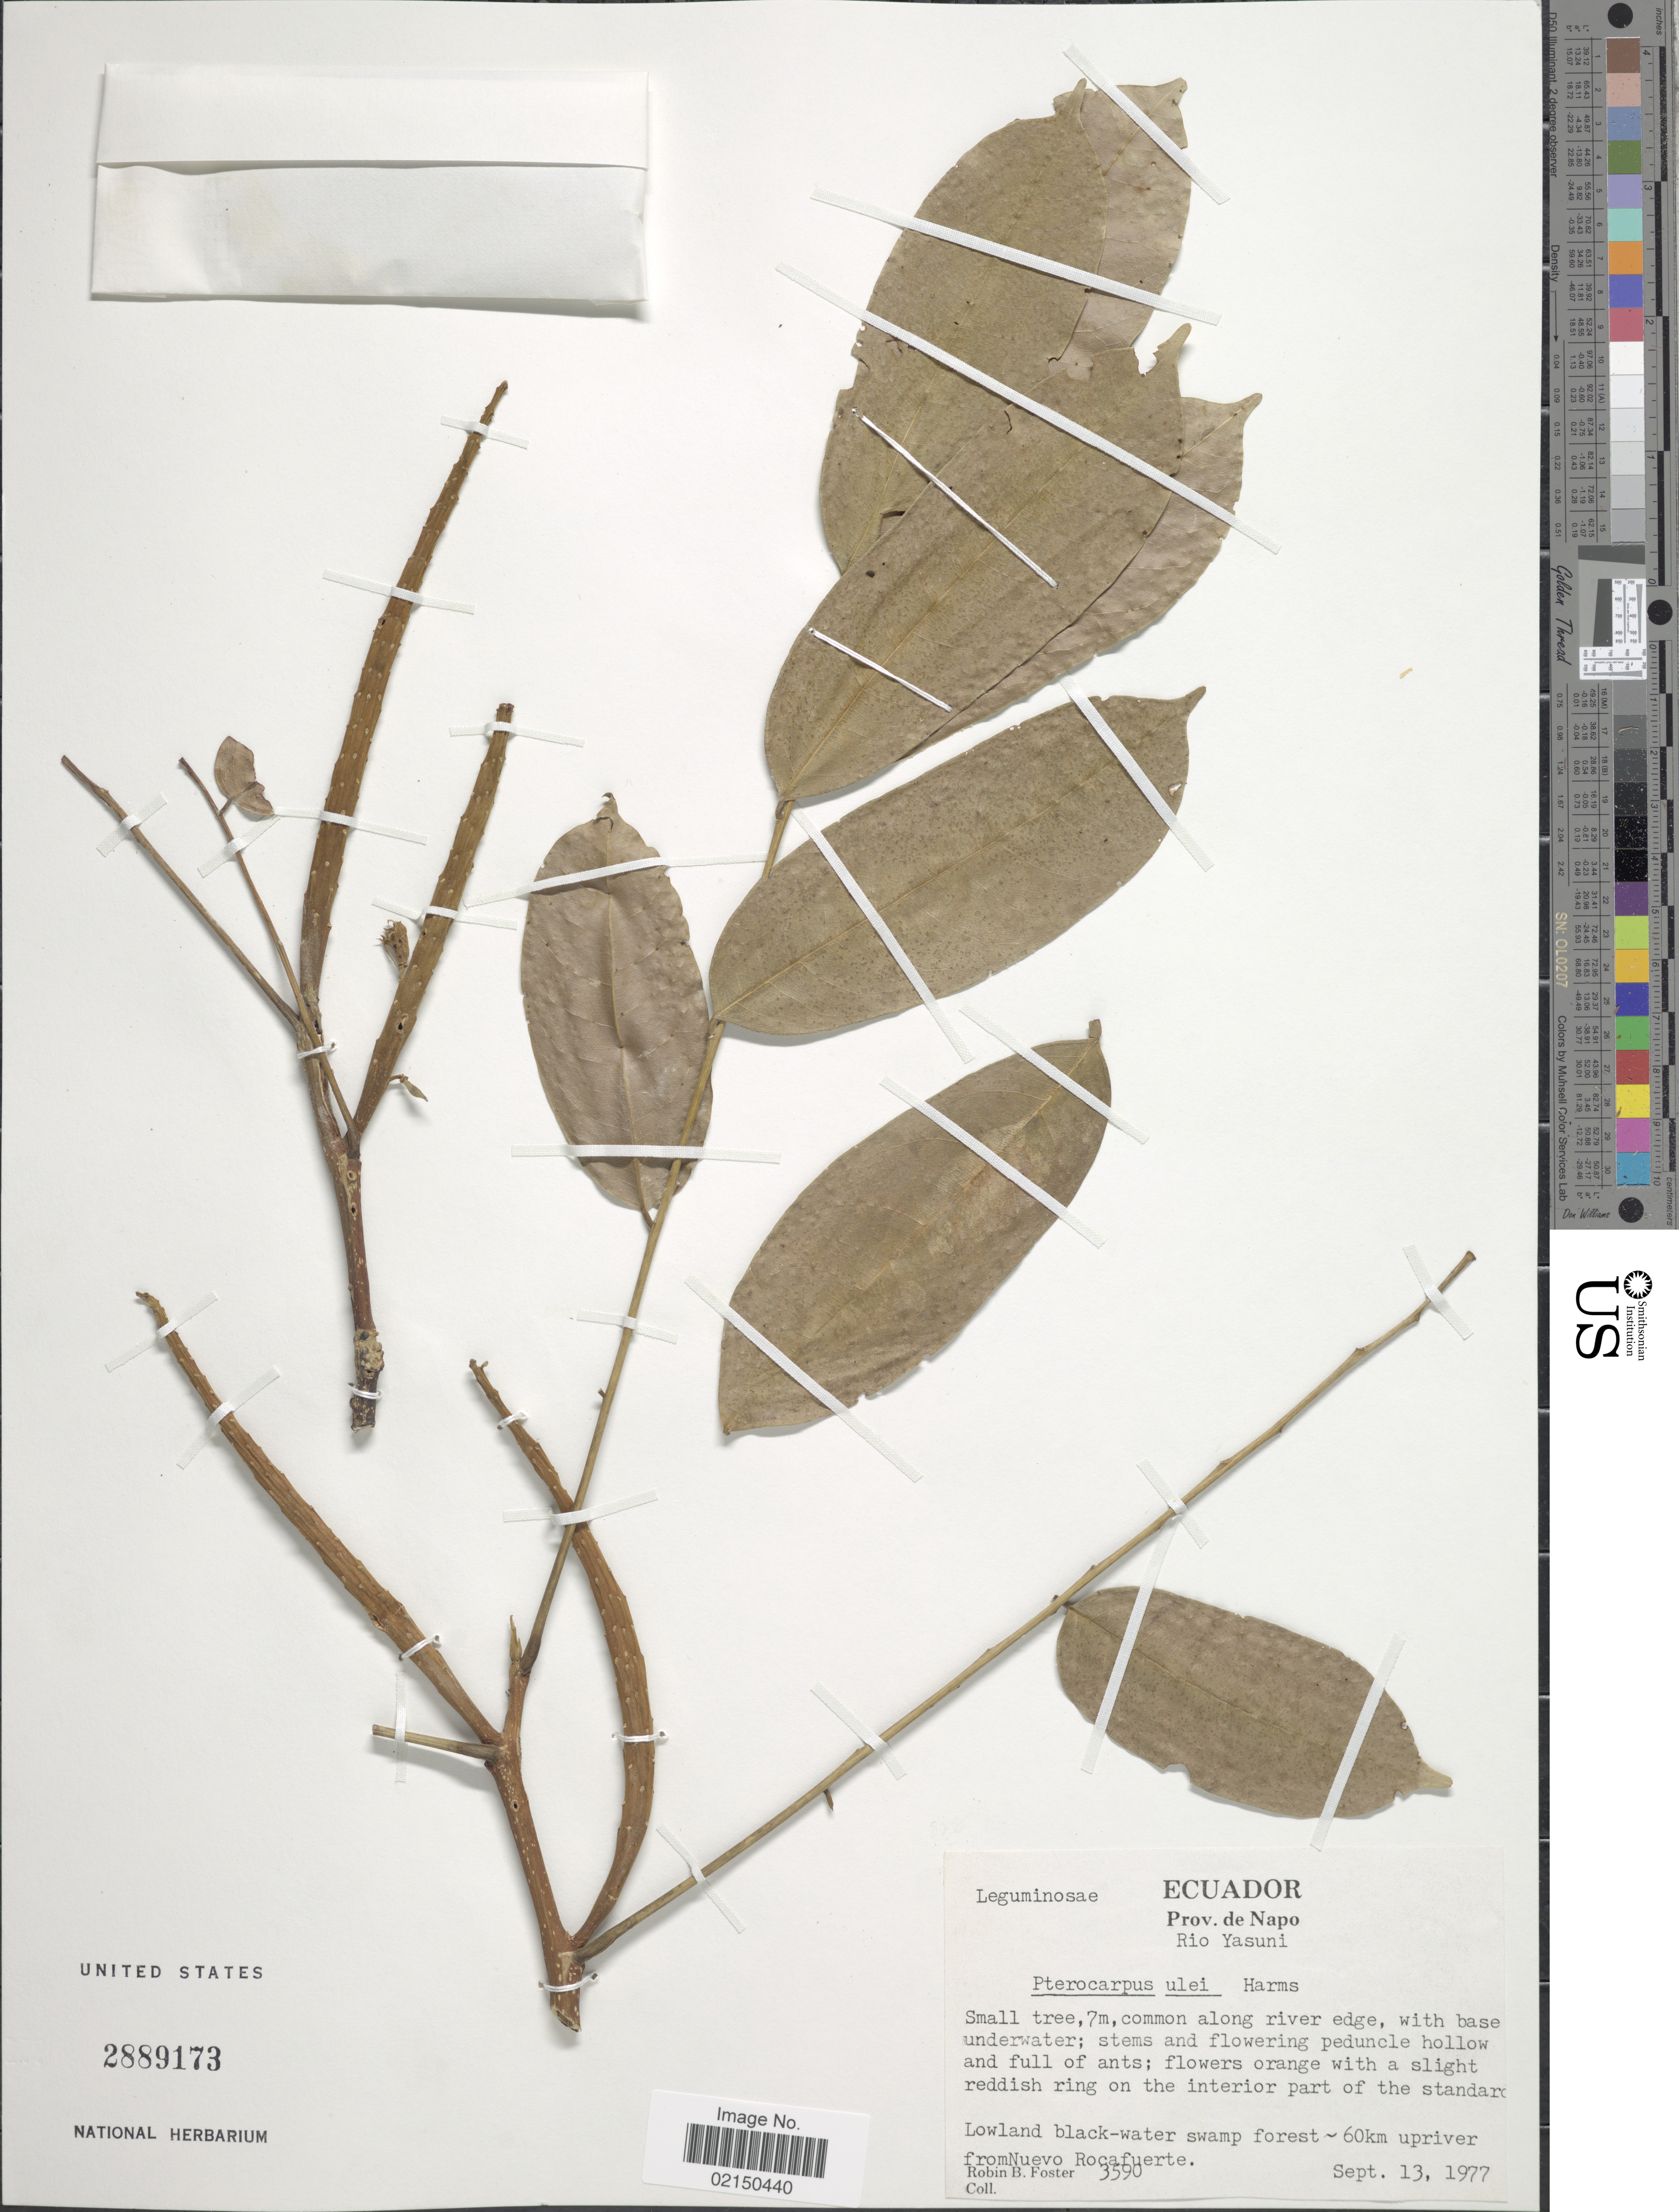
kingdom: Plantae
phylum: Tracheophyta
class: Magnoliopsida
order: Fabales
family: Fabaceae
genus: Pterocarpus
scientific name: Pterocarpus amazonum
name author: (Benth.) Amshoff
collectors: R. B. Foster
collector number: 3590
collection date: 1977-09-13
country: Ecuador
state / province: Napo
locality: Rio Yasuni, common along river edge, with base underwater, Lowland black-water swamp forest ~60 km upriver from Nuevo Rocafuerte.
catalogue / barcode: US 2889173